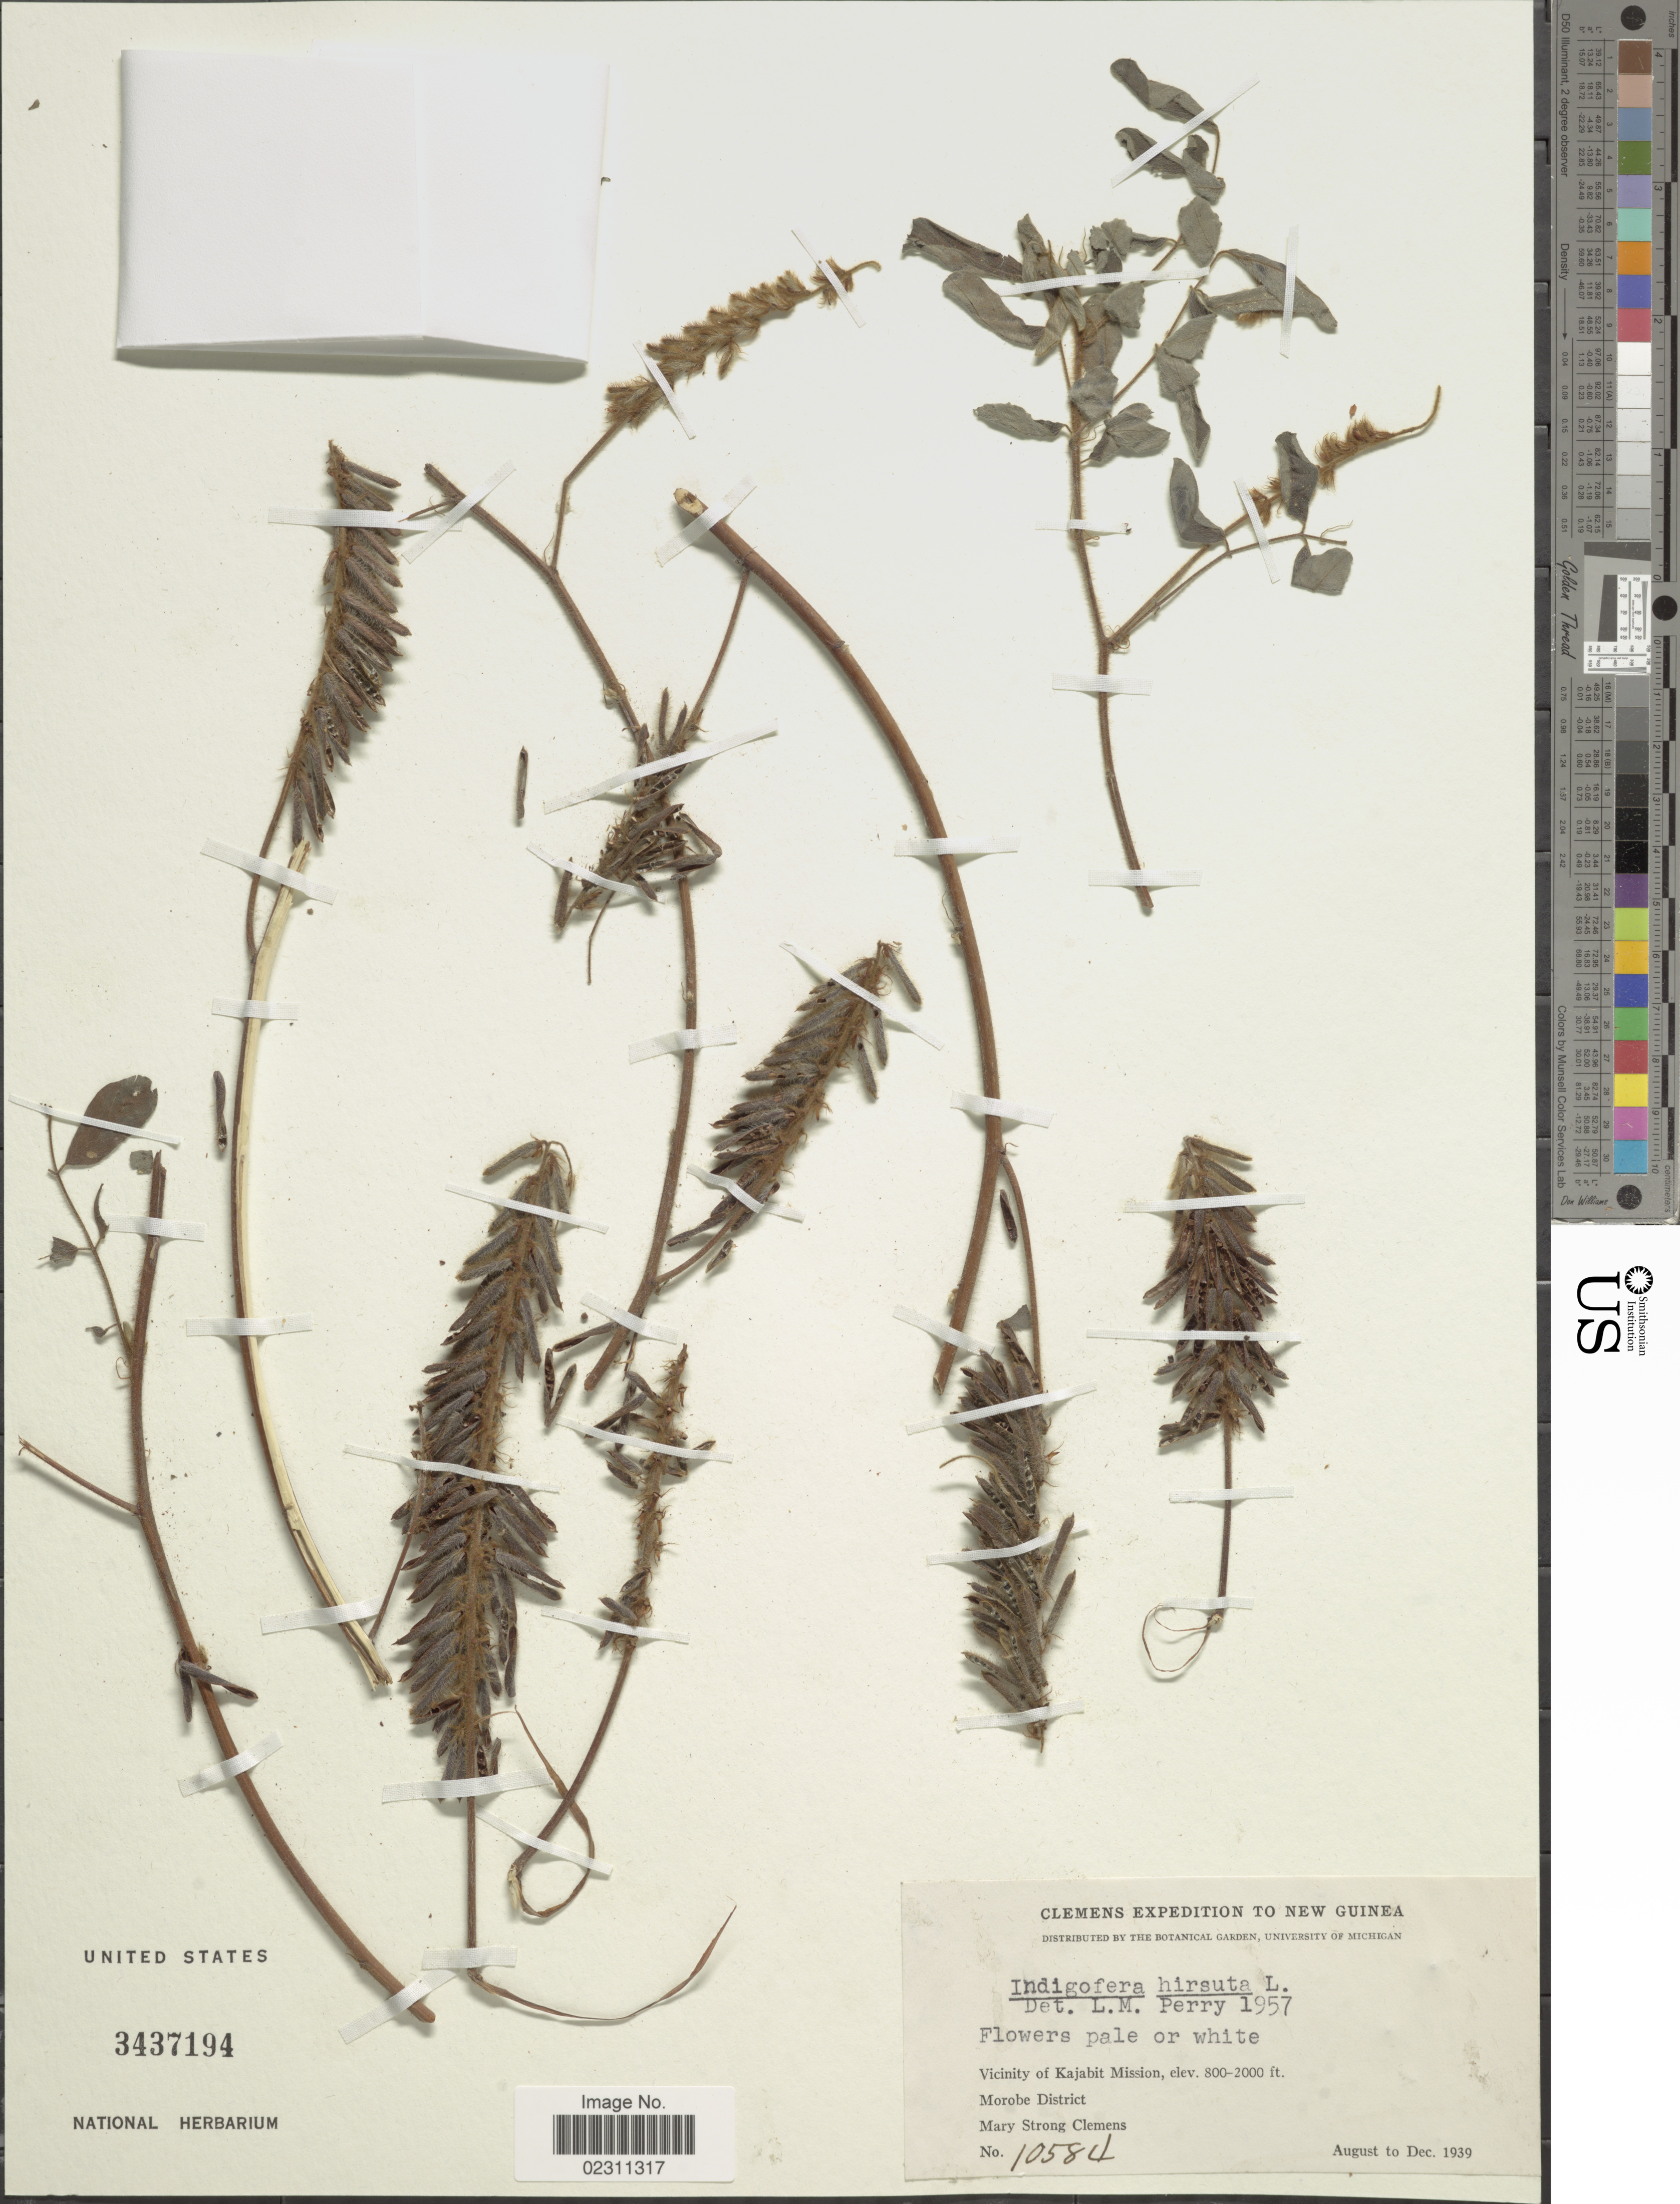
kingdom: Plantae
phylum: Tracheophyta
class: Magnoliopsida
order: Fabales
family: Fabaceae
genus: Indigofera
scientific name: Indigofera hirsuta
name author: L.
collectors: M. S. Clemens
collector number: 10584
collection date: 1939-08/1939-12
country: Papua New Guinea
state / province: Morobe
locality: Vicinity of Kajabit Mission. Morobe District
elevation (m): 244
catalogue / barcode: US 3437194